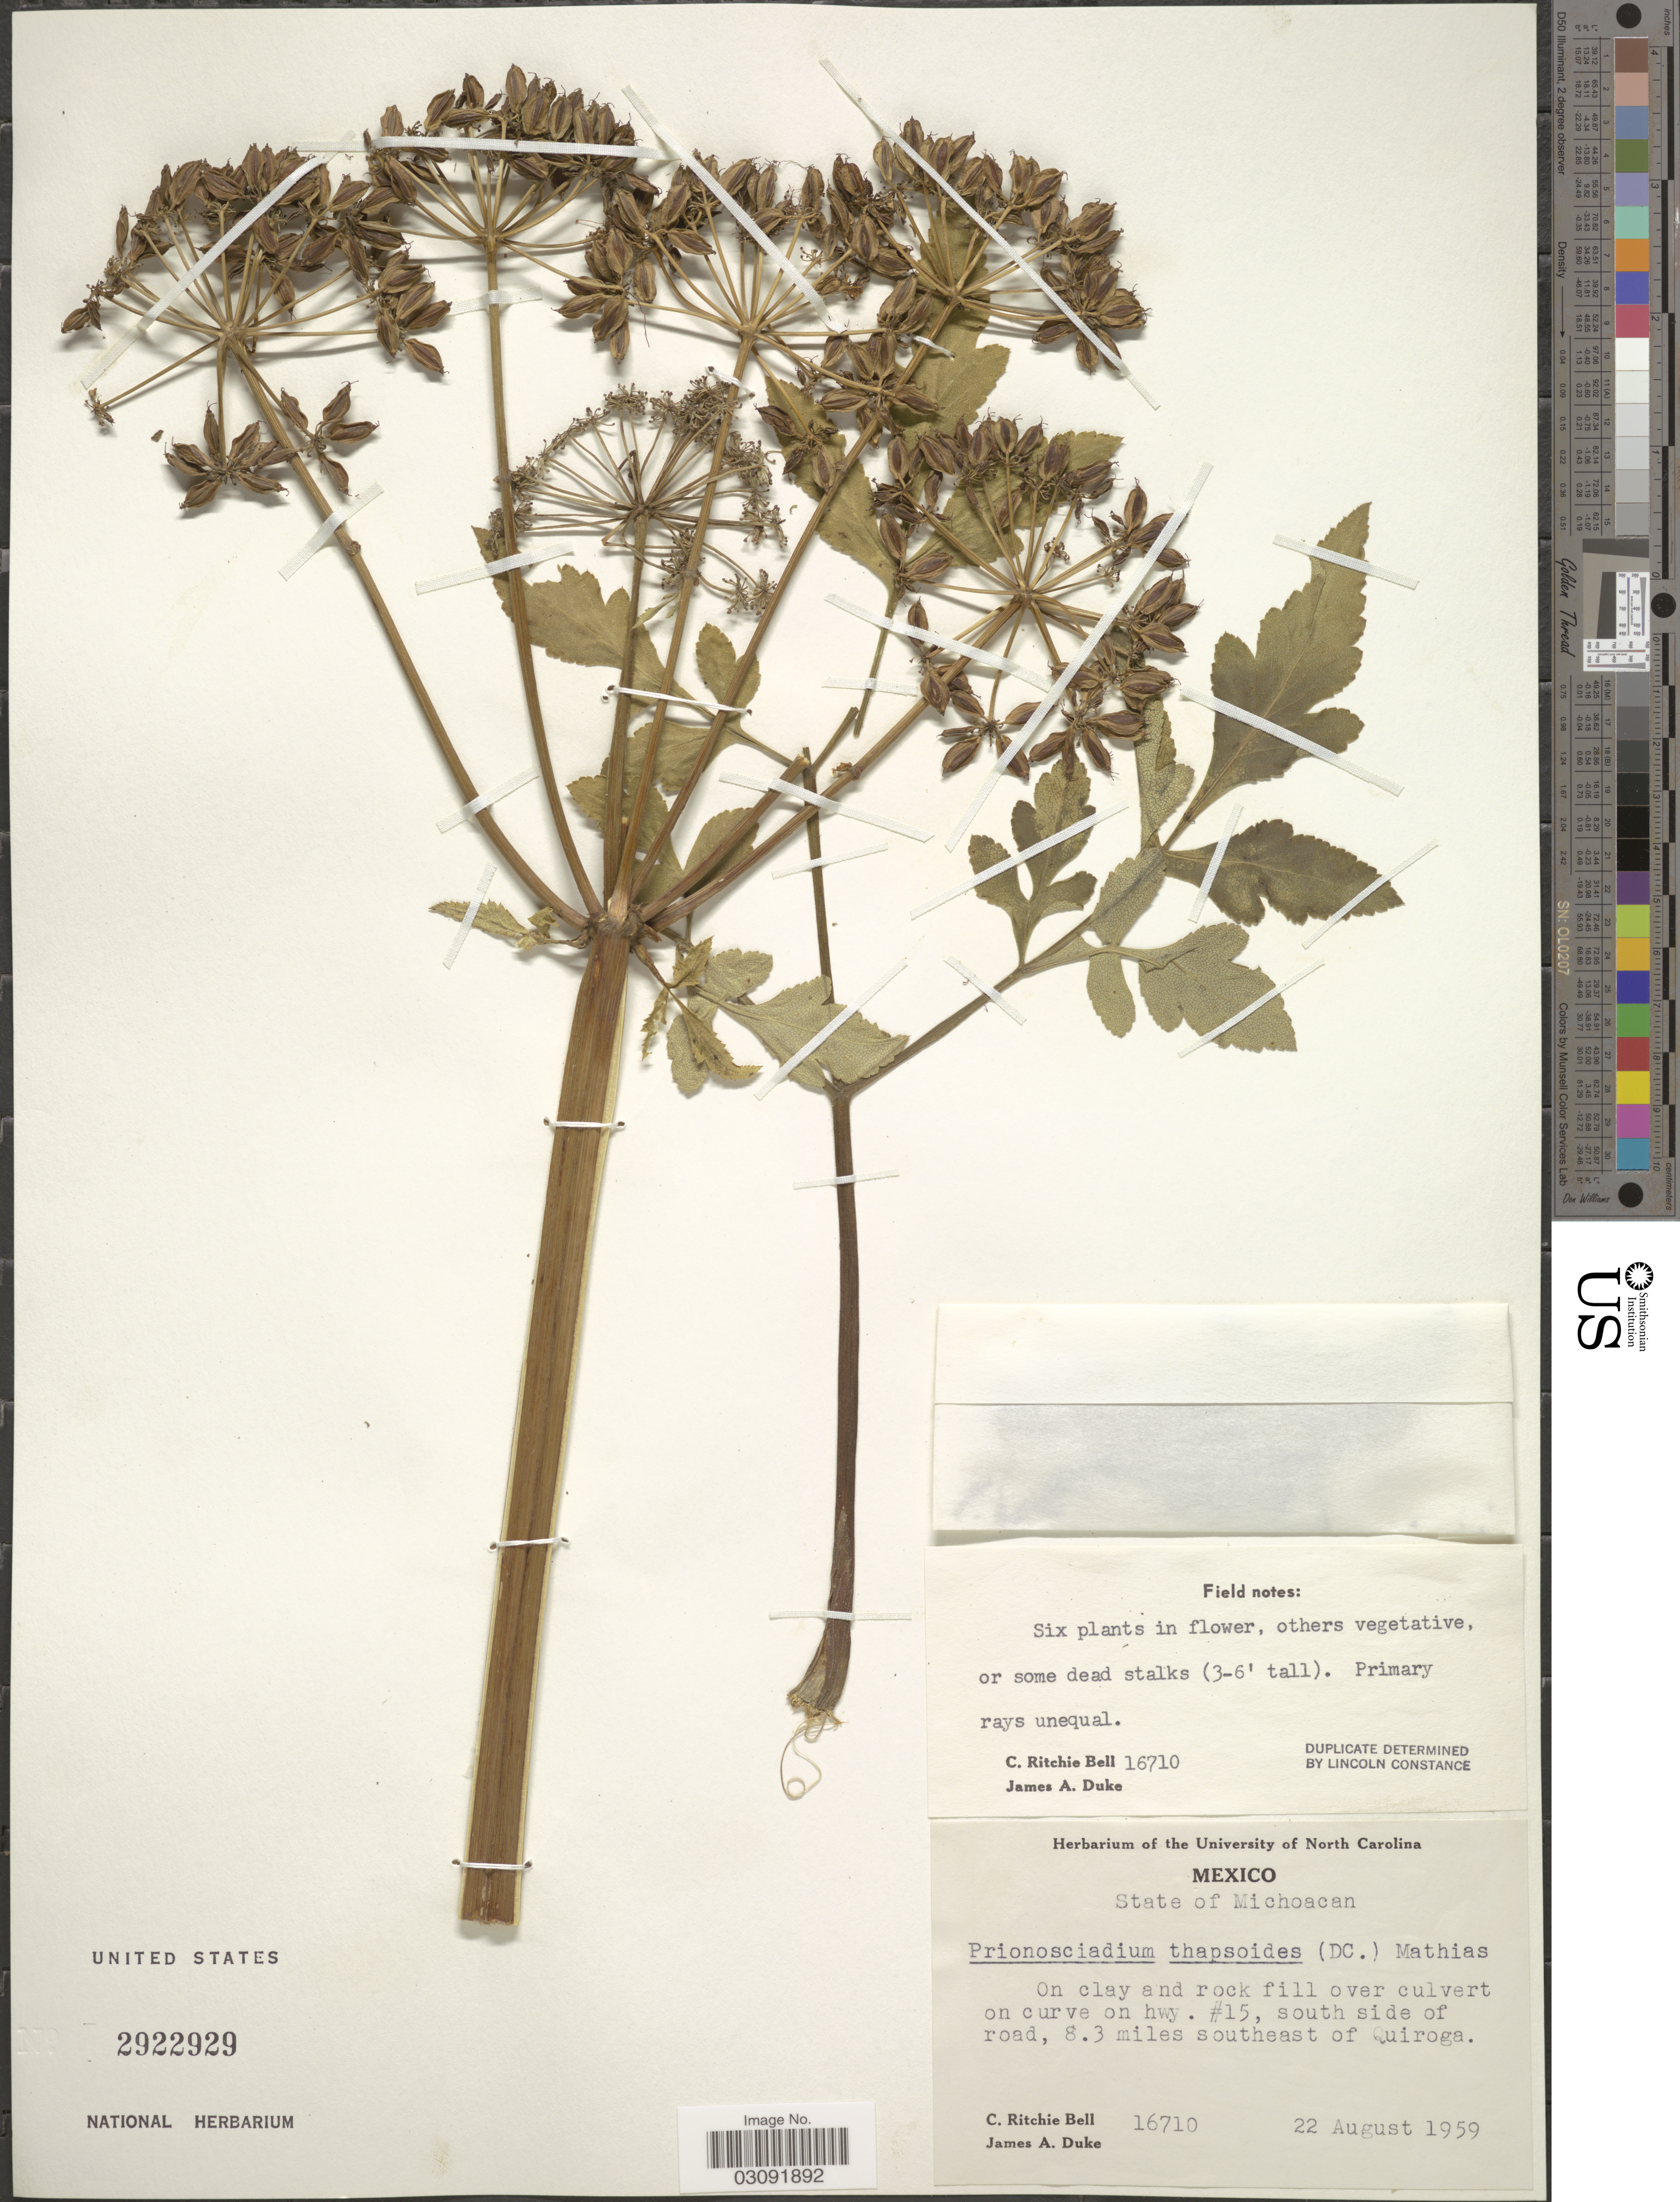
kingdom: Plantae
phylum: Tracheophyta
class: Magnoliopsida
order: Apiales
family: Apiaceae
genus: Prionosciadium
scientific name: Prionosciadium thapsoides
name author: (DC.)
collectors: C. R. Bell & J. A. Duke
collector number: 16710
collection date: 1959-08-22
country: Mexico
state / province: Michoacán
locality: On clay and rock fill over culvert on curve on hwy. #15, south side of road, 8.3 miles southeast of Quiroga.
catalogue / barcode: US 2922929